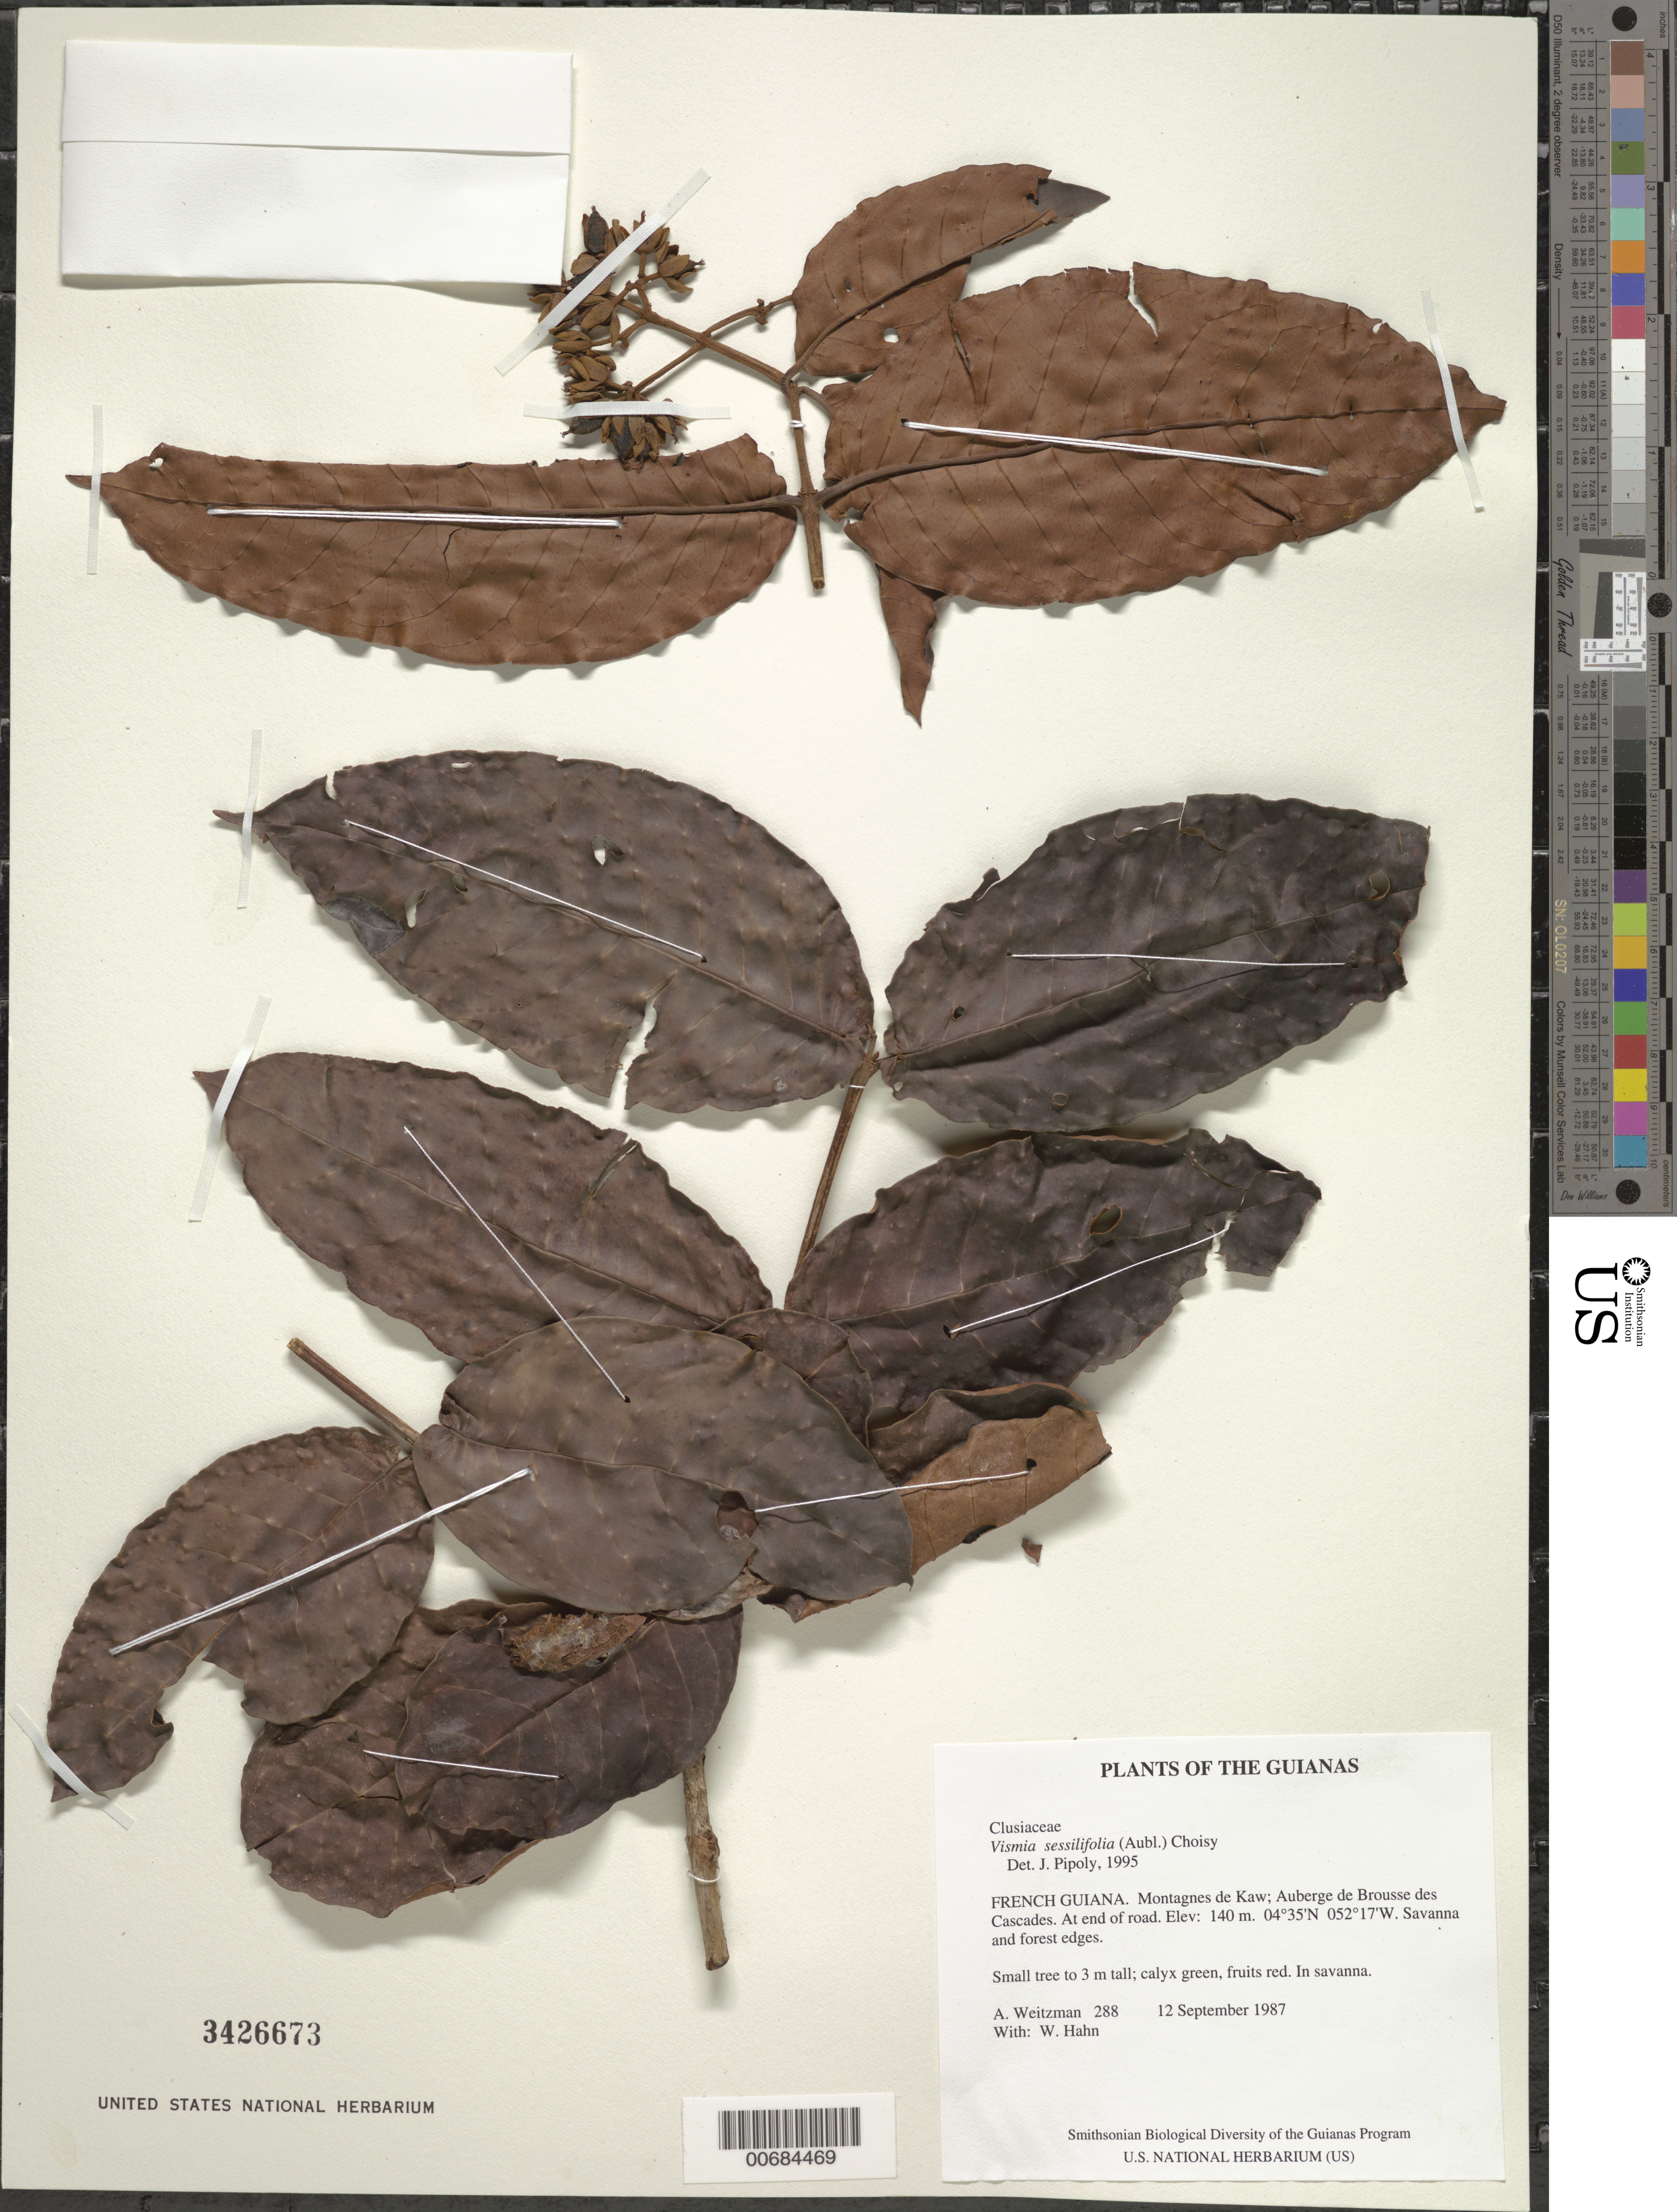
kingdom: Plantae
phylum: Tracheophyta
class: Magnoliopsida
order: Malpighiales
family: Hypericaceae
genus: Vismia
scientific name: Vismia sessilifolia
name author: (Aubl.) Choisy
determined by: Pipoly, J. J., III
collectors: A. L. Weitzman & W. Hahn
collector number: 288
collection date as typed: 12 September 1987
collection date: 1987-09-12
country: French Guiana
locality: Montagnes de Kaw; Auberge de Brousse des Cascades. At end of road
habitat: Savanna and forest edges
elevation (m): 140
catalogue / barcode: US 3426673